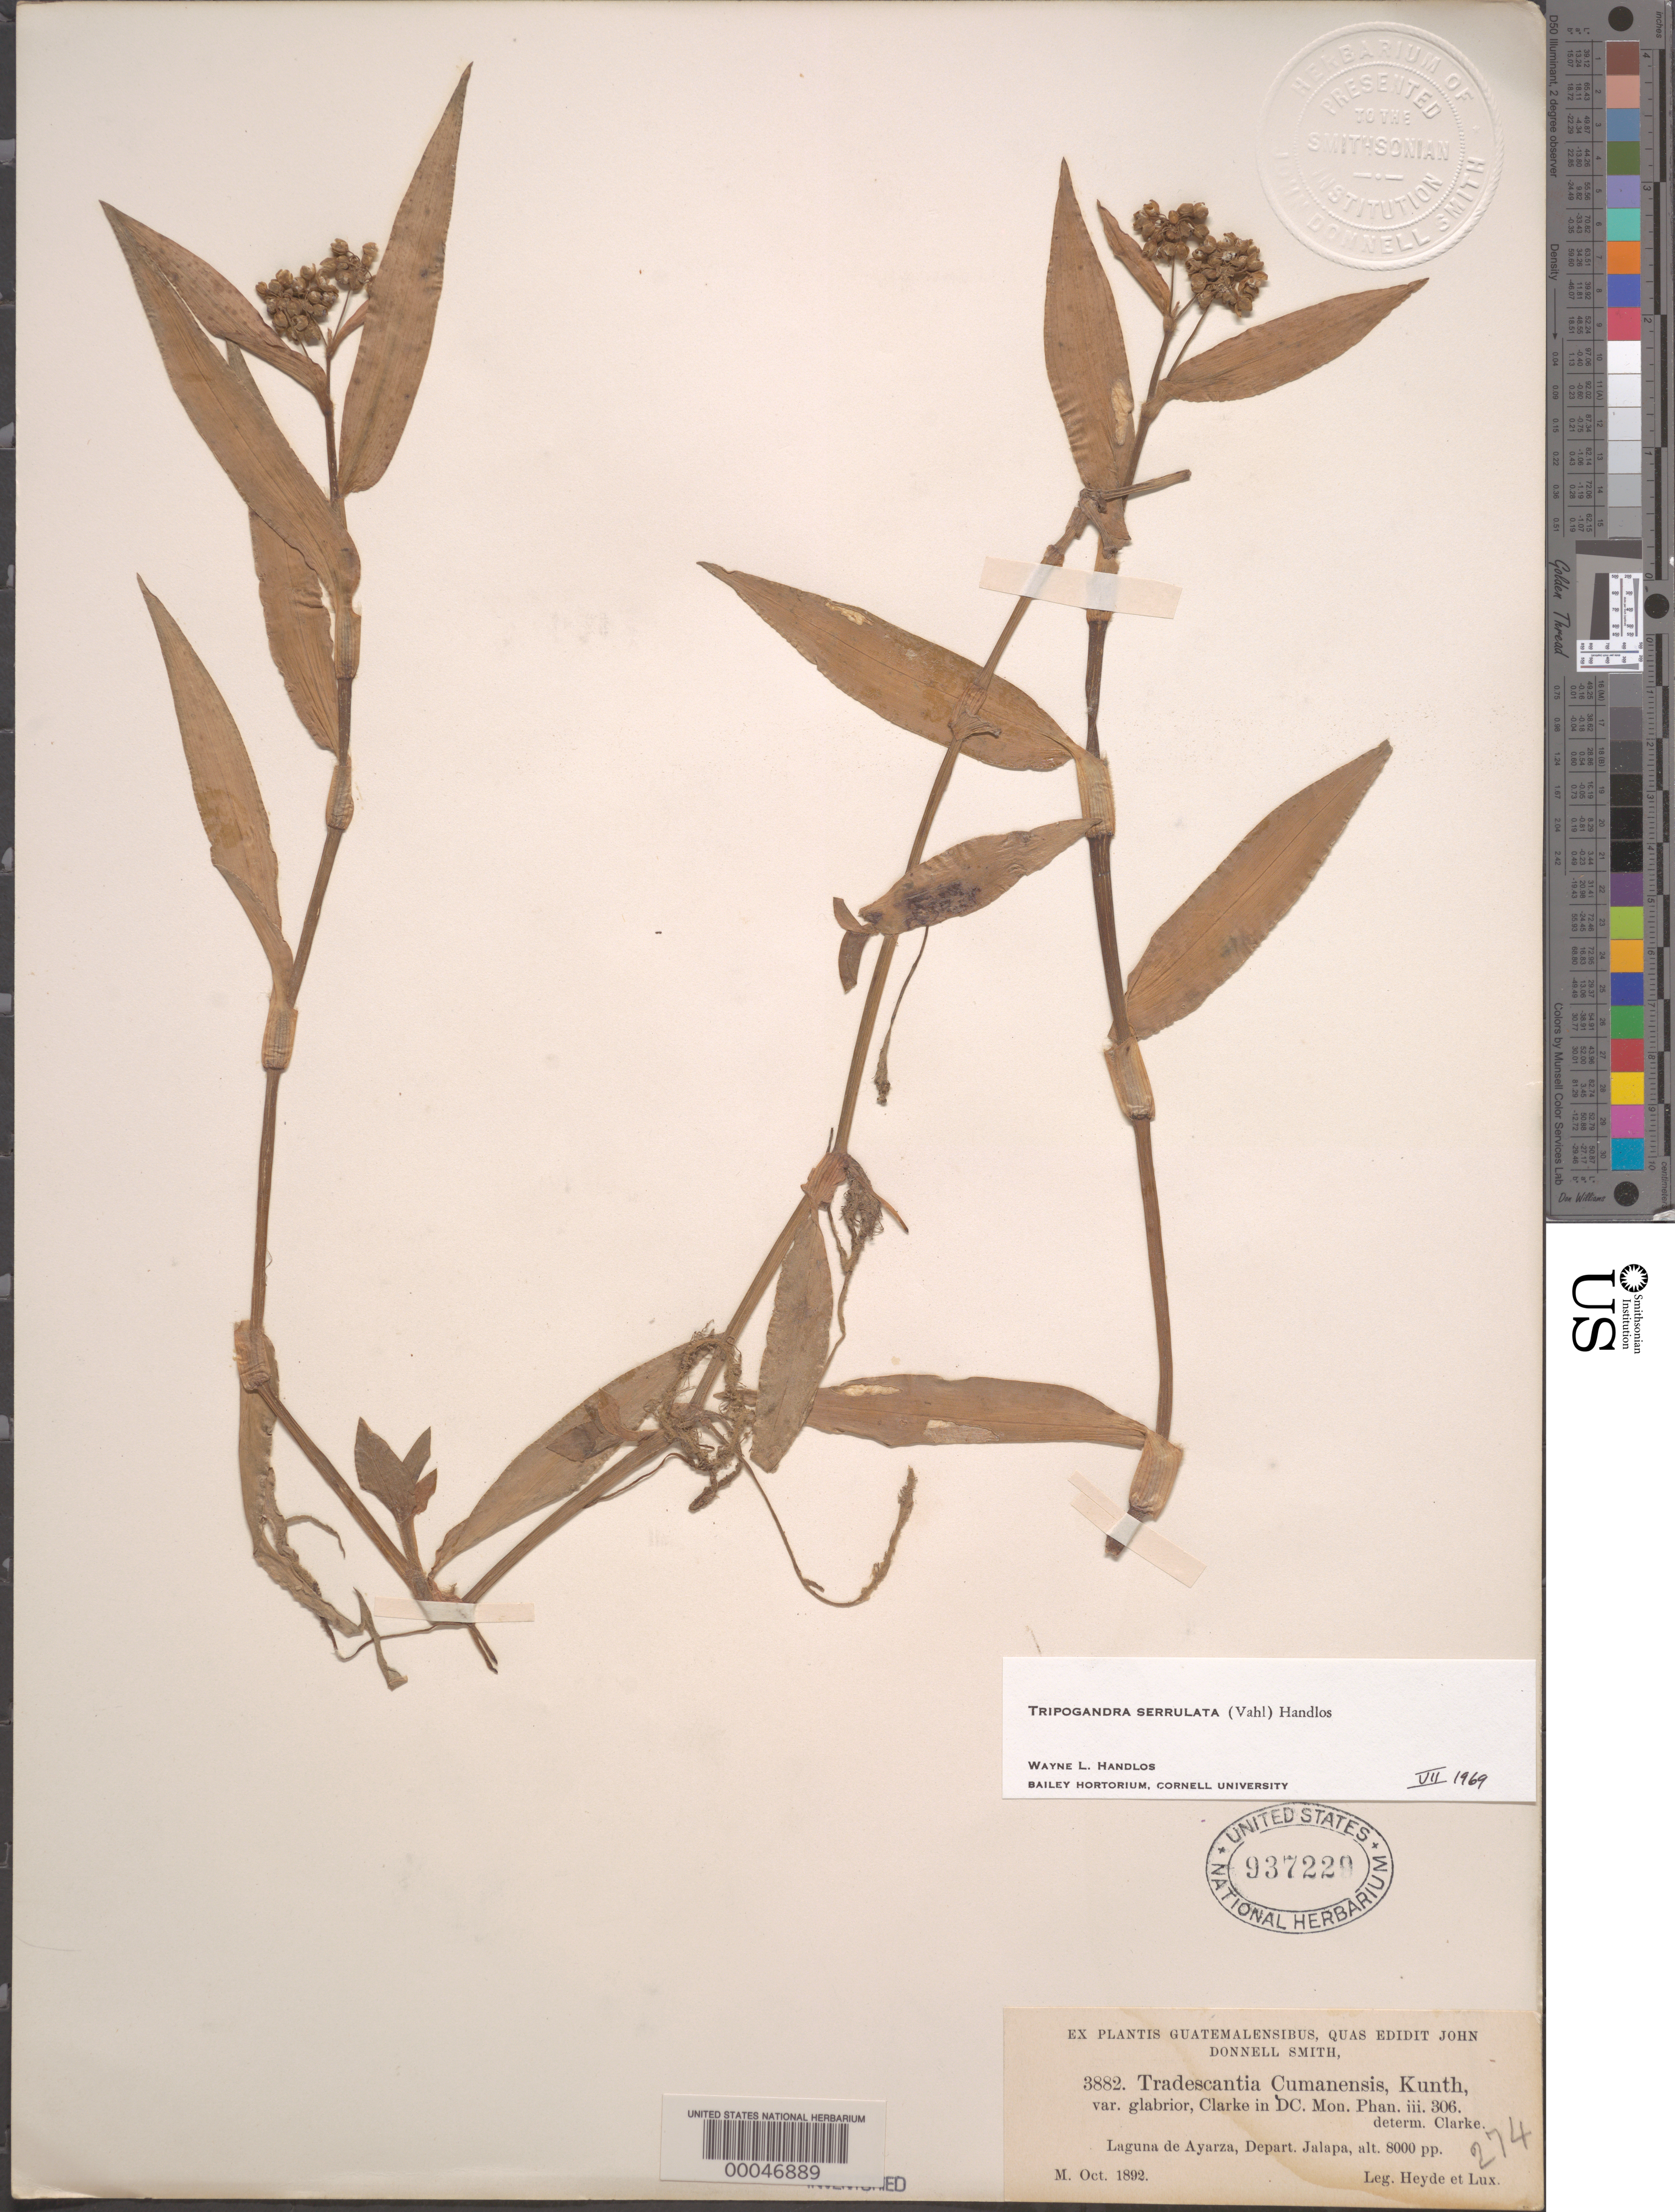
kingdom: Plantae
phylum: Tracheophyta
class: Liliopsida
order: Commelinales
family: Commelinaceae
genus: Tripogandra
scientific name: Tripogandra serrulata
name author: (Vahl) Handlos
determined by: Handlos, W. L.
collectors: E. T. Heyde & E. Lux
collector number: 3882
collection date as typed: Oct 1892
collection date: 1892-10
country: Guatemala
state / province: Jalapa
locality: Laguna de Ayarza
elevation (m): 2440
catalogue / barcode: US 937229